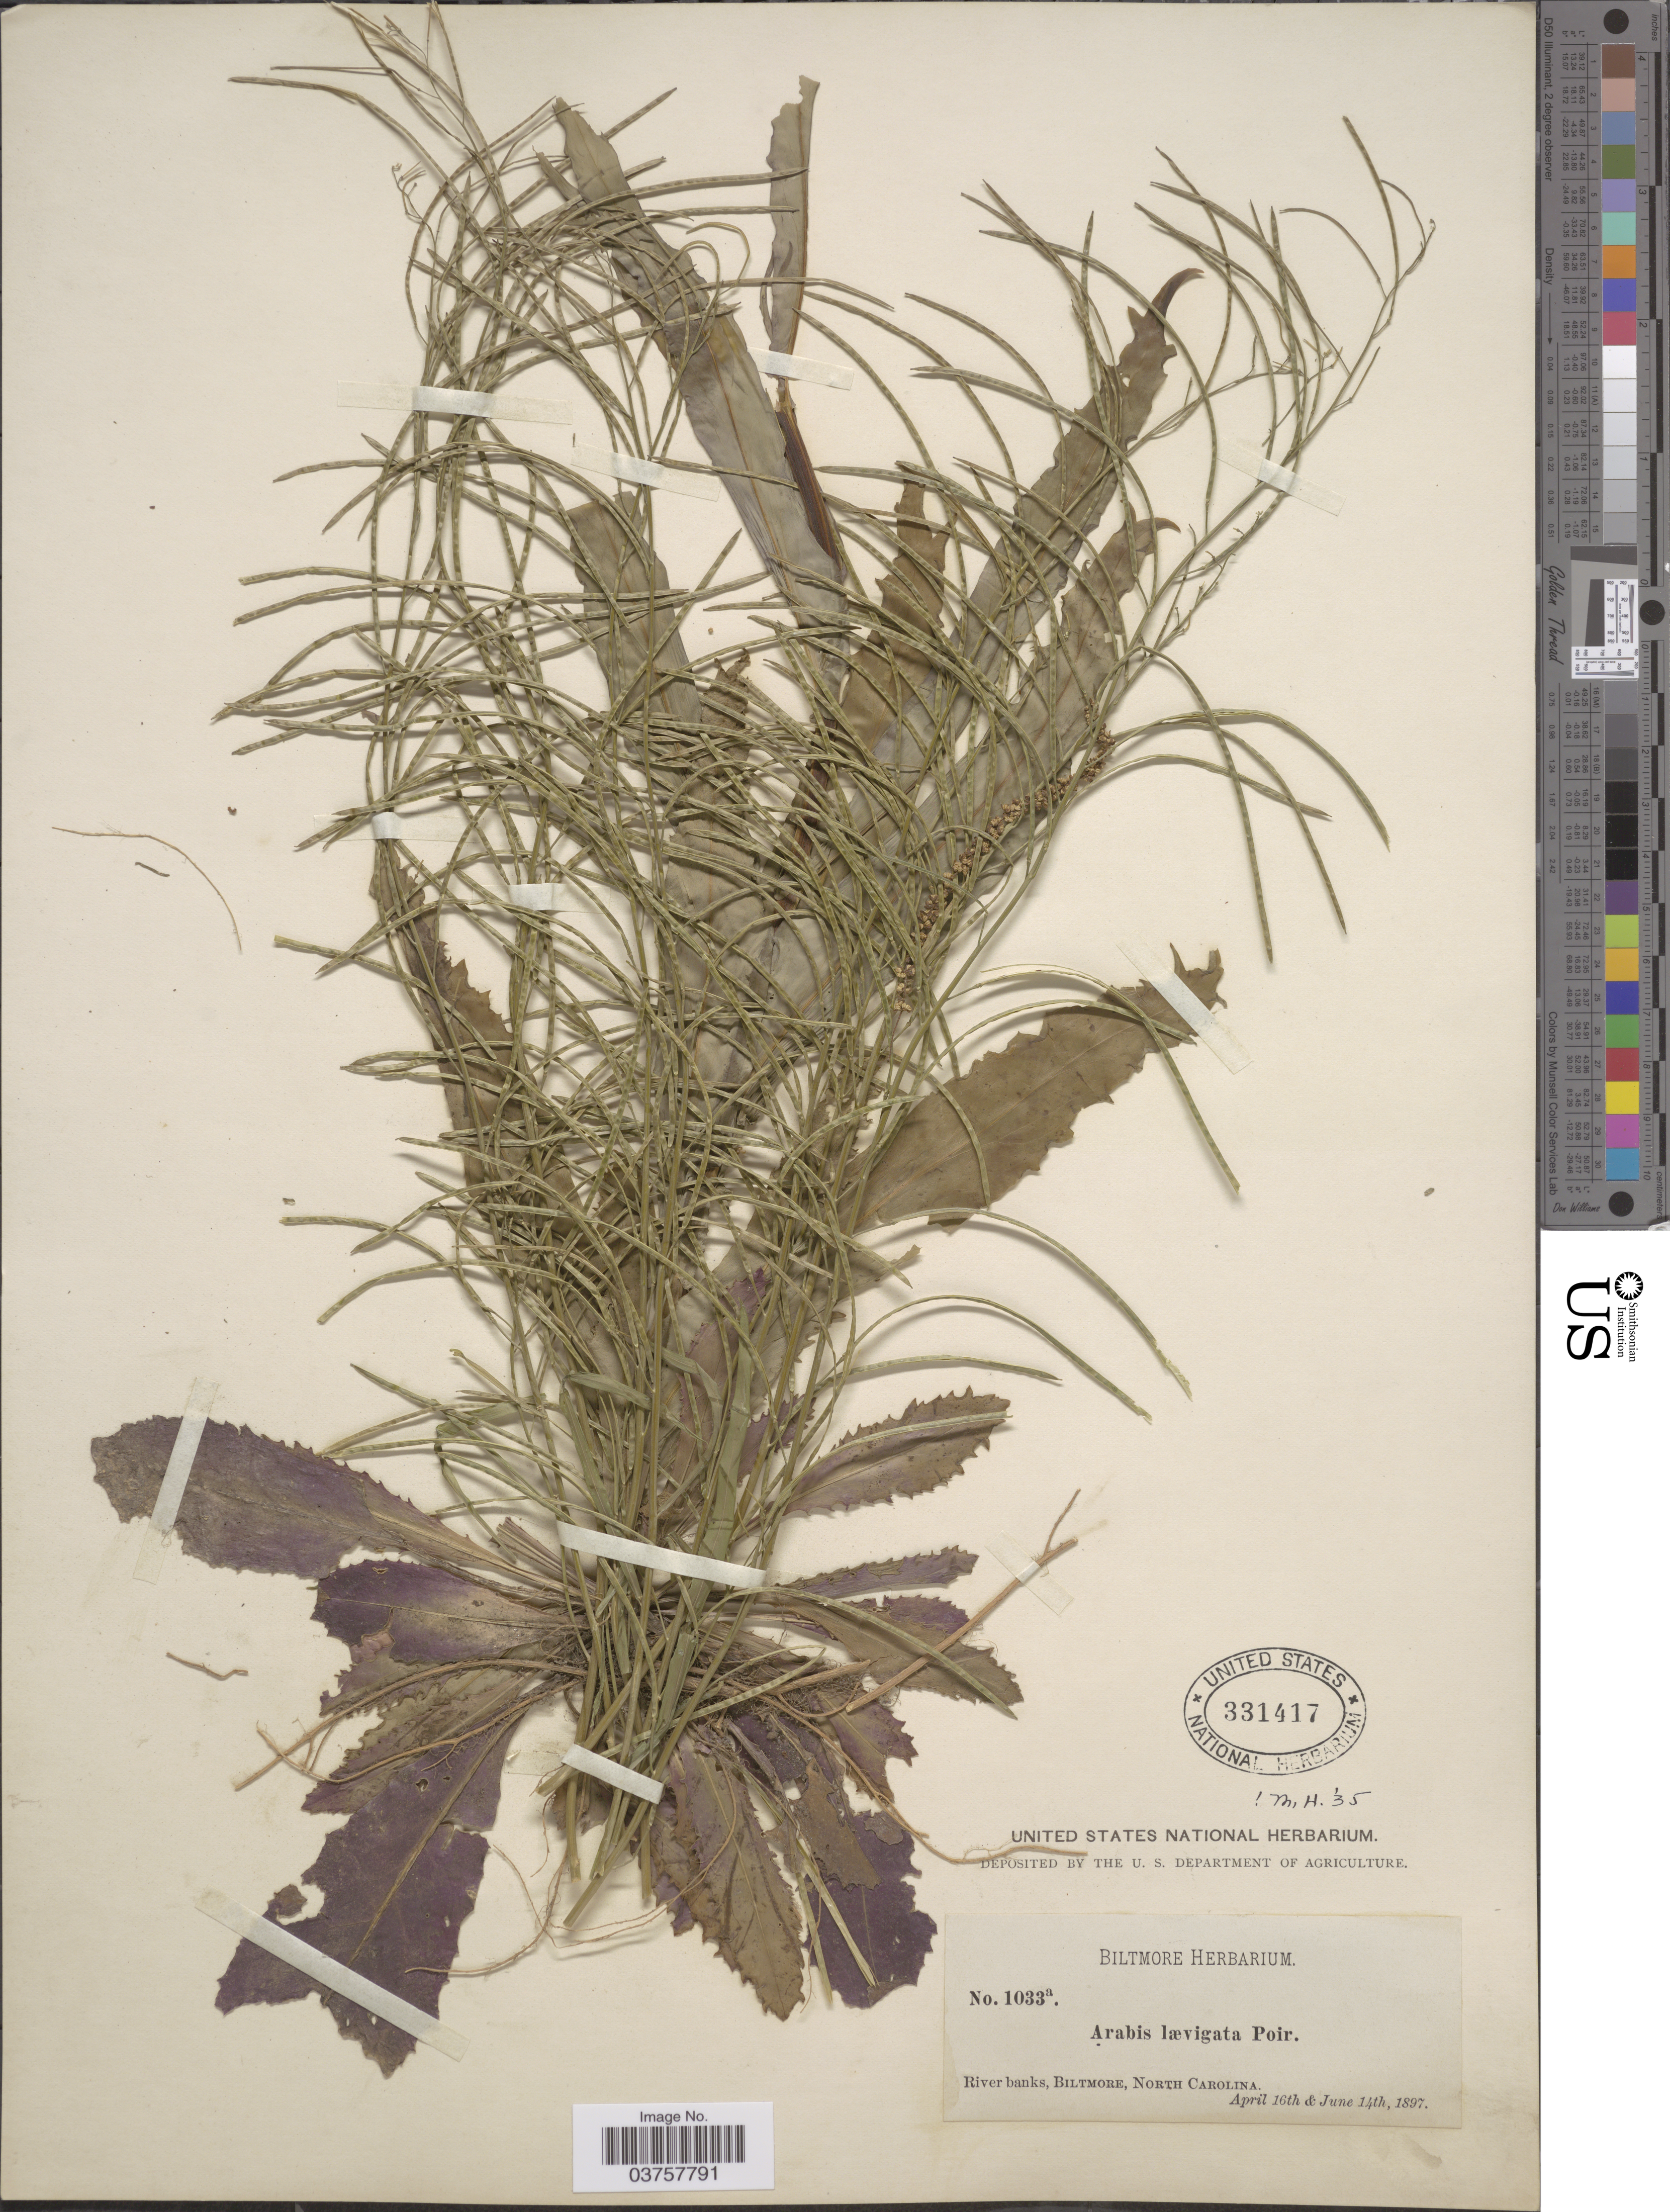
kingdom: Plantae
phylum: Tracheophyta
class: Magnoliopsida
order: Brassicales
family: Brassicaceae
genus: Arabis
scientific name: Arabis laevigata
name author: (Muhl. ex Willd.) Poir.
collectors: ex herb. Biltmore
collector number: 1033a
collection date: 1897-04-16/1897-06-14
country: United States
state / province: North Carolina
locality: River banks, Biltmore.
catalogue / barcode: US 331417